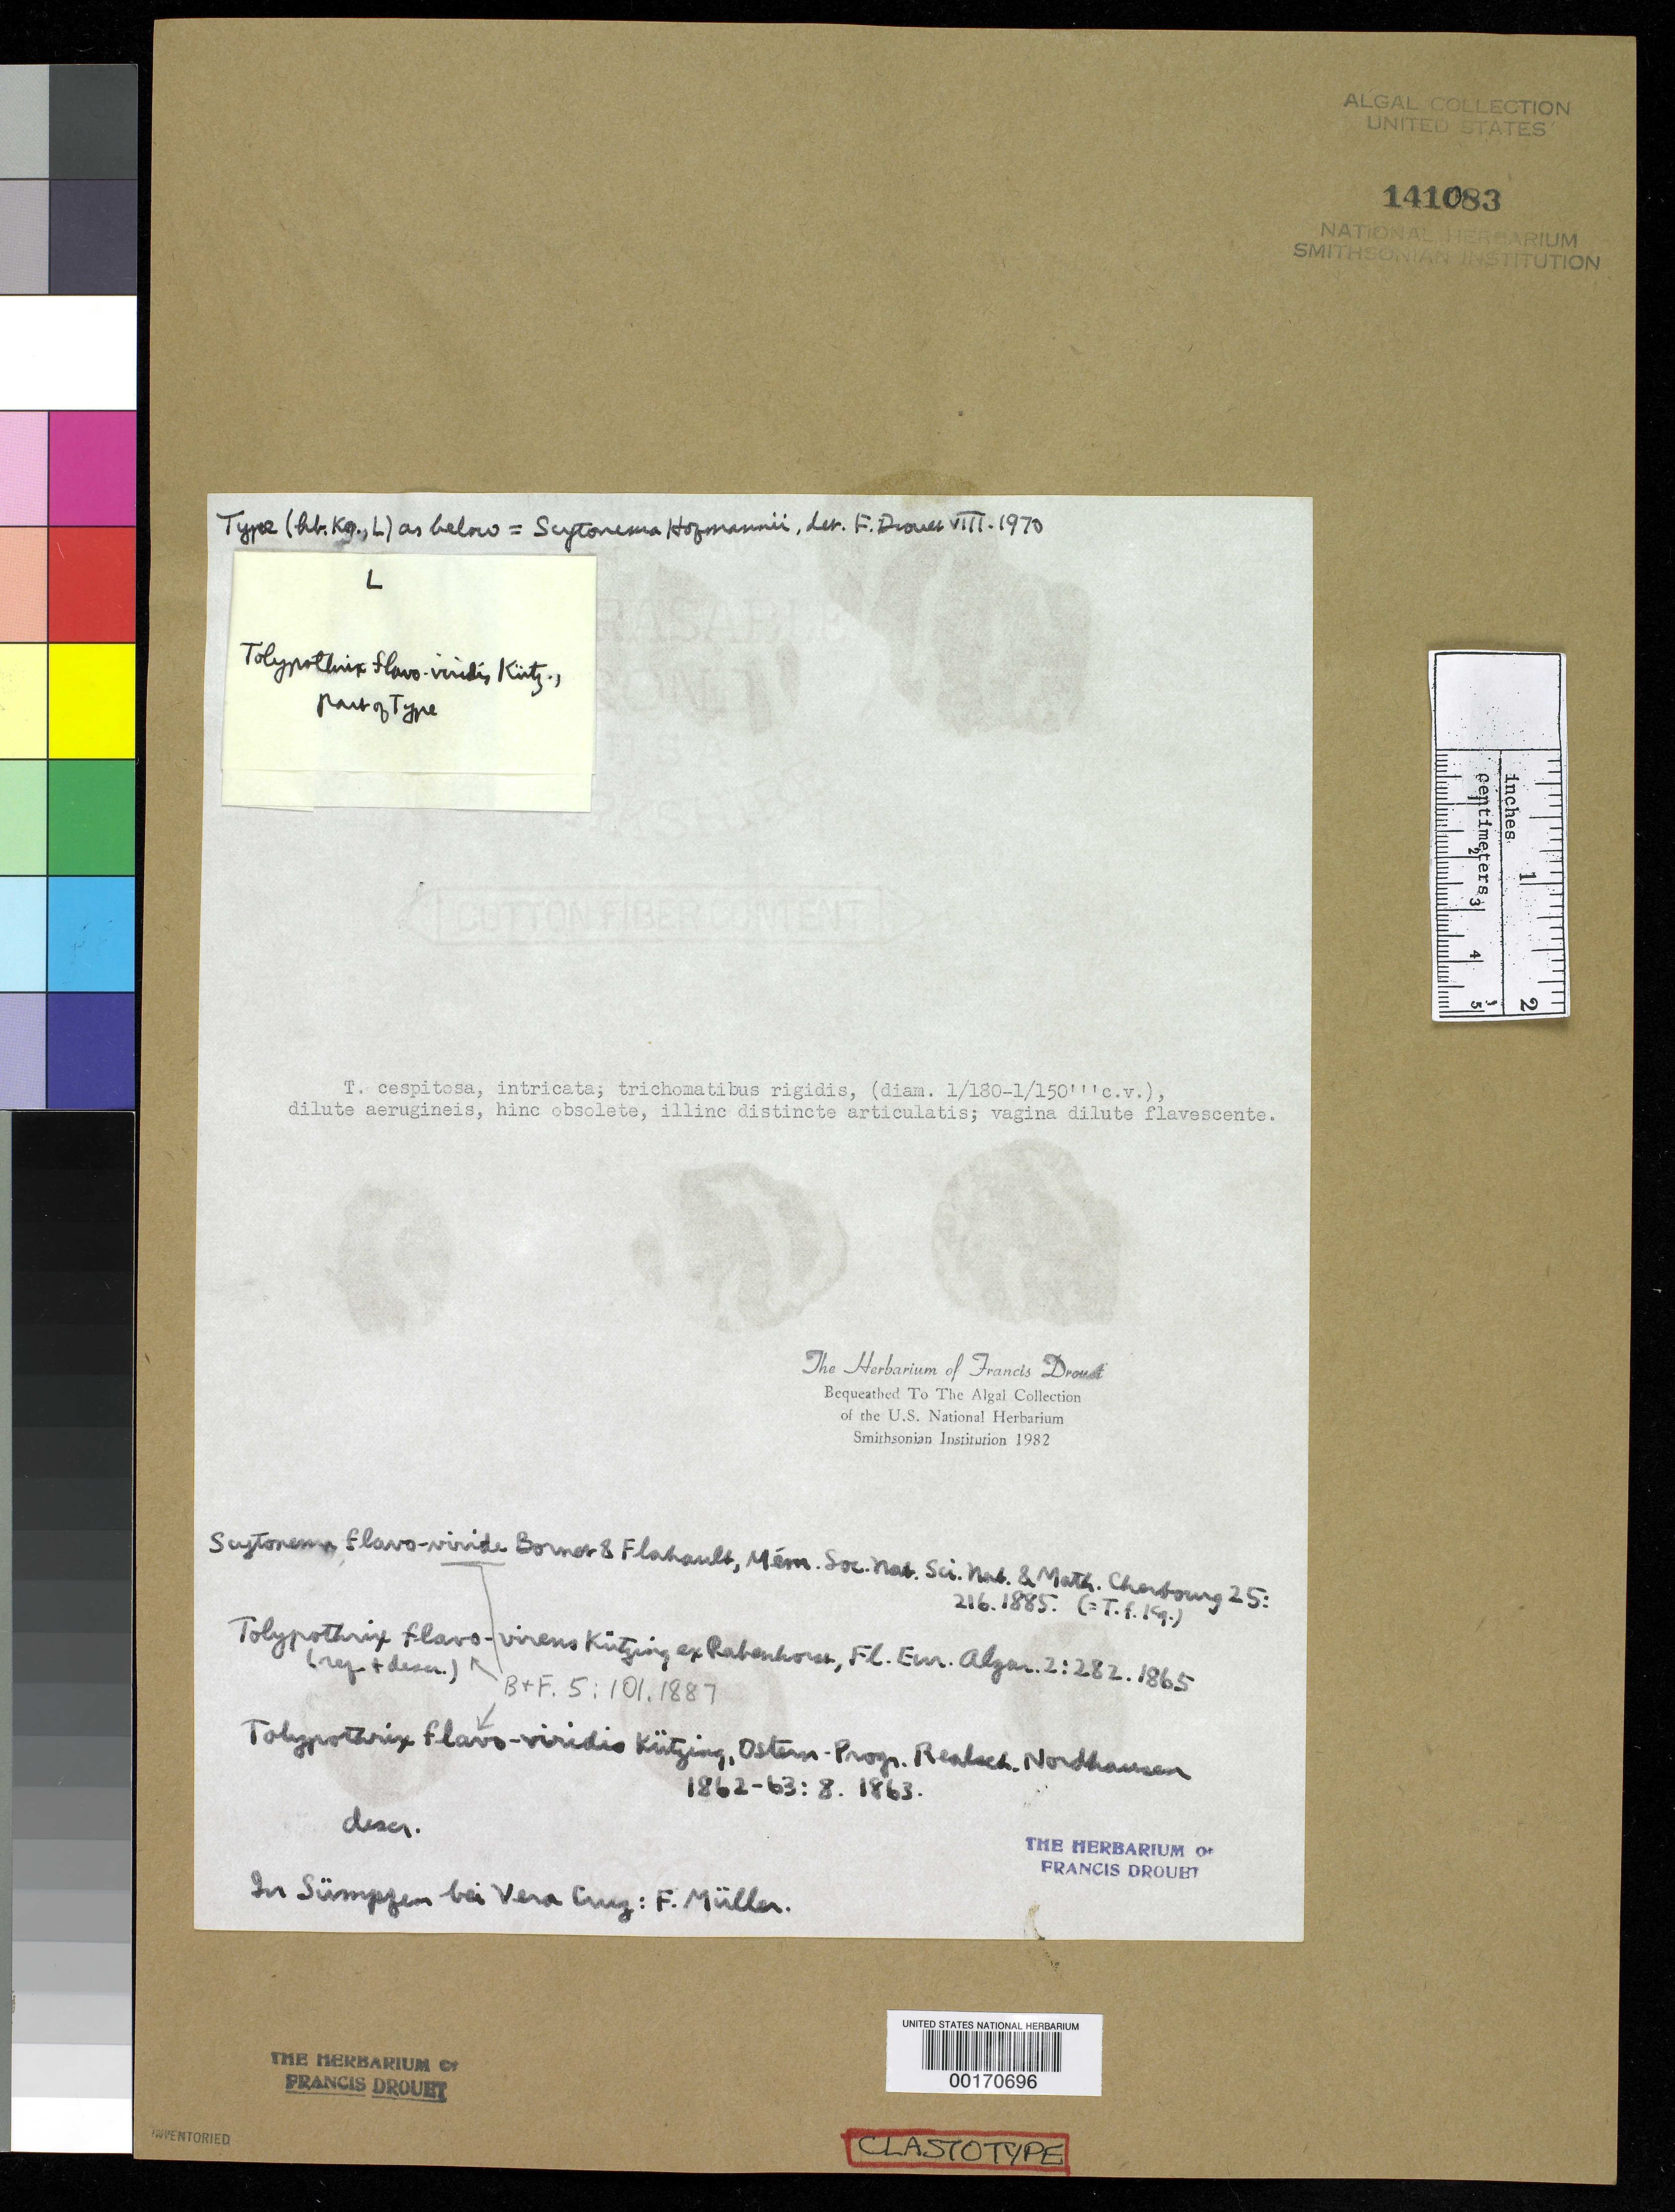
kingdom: Bacteria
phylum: Cyanobacteria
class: Cyanobacteriia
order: Cyanobacteriales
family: Tolypothrichaceae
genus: Tolypothrix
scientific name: Tolypothrix flavo-viridis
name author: Kütz.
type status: Clastotype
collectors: F. Mueller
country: Mexico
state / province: Veracruz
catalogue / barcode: US 141083